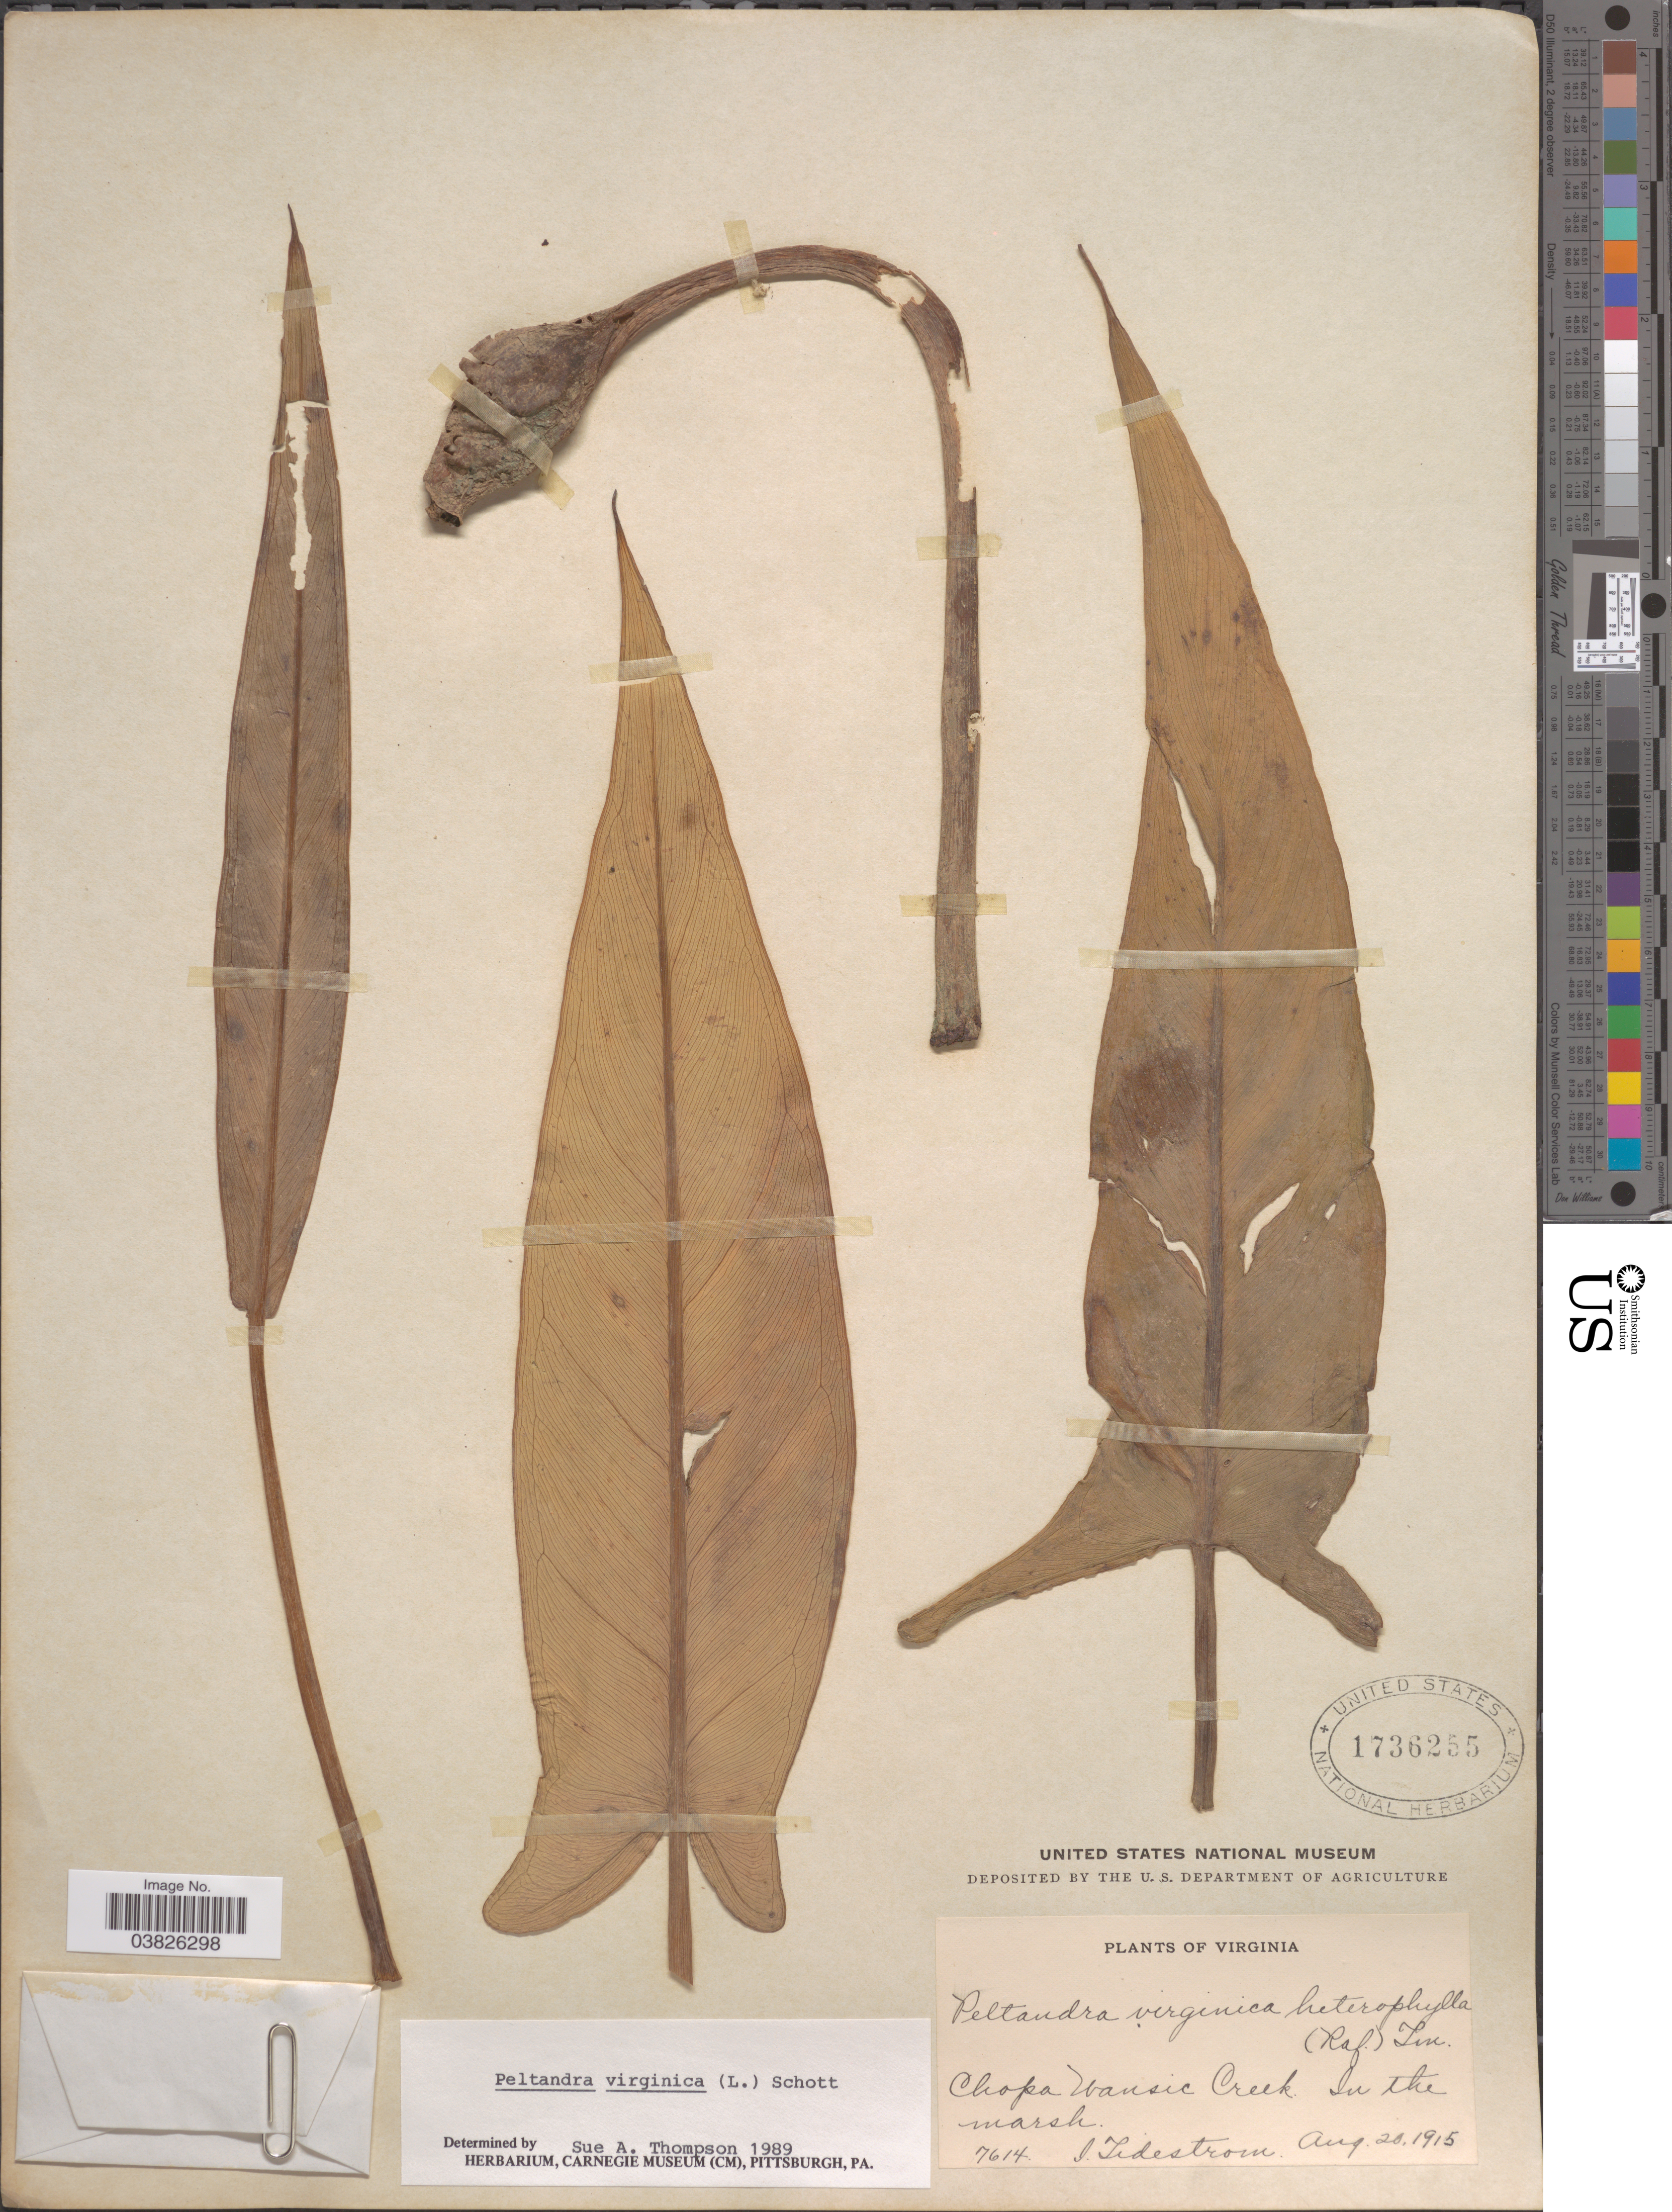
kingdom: Plantae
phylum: Tracheophyta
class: Liliopsida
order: Alismatales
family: Araceae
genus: Peltandra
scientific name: Peltandra virginica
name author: (L.) Schott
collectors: I. F. Tidestrom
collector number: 7614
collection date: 1915-08-20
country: United States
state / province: Virginia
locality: Chopa Wansic Creek. In the marsh.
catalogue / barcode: US 1736255